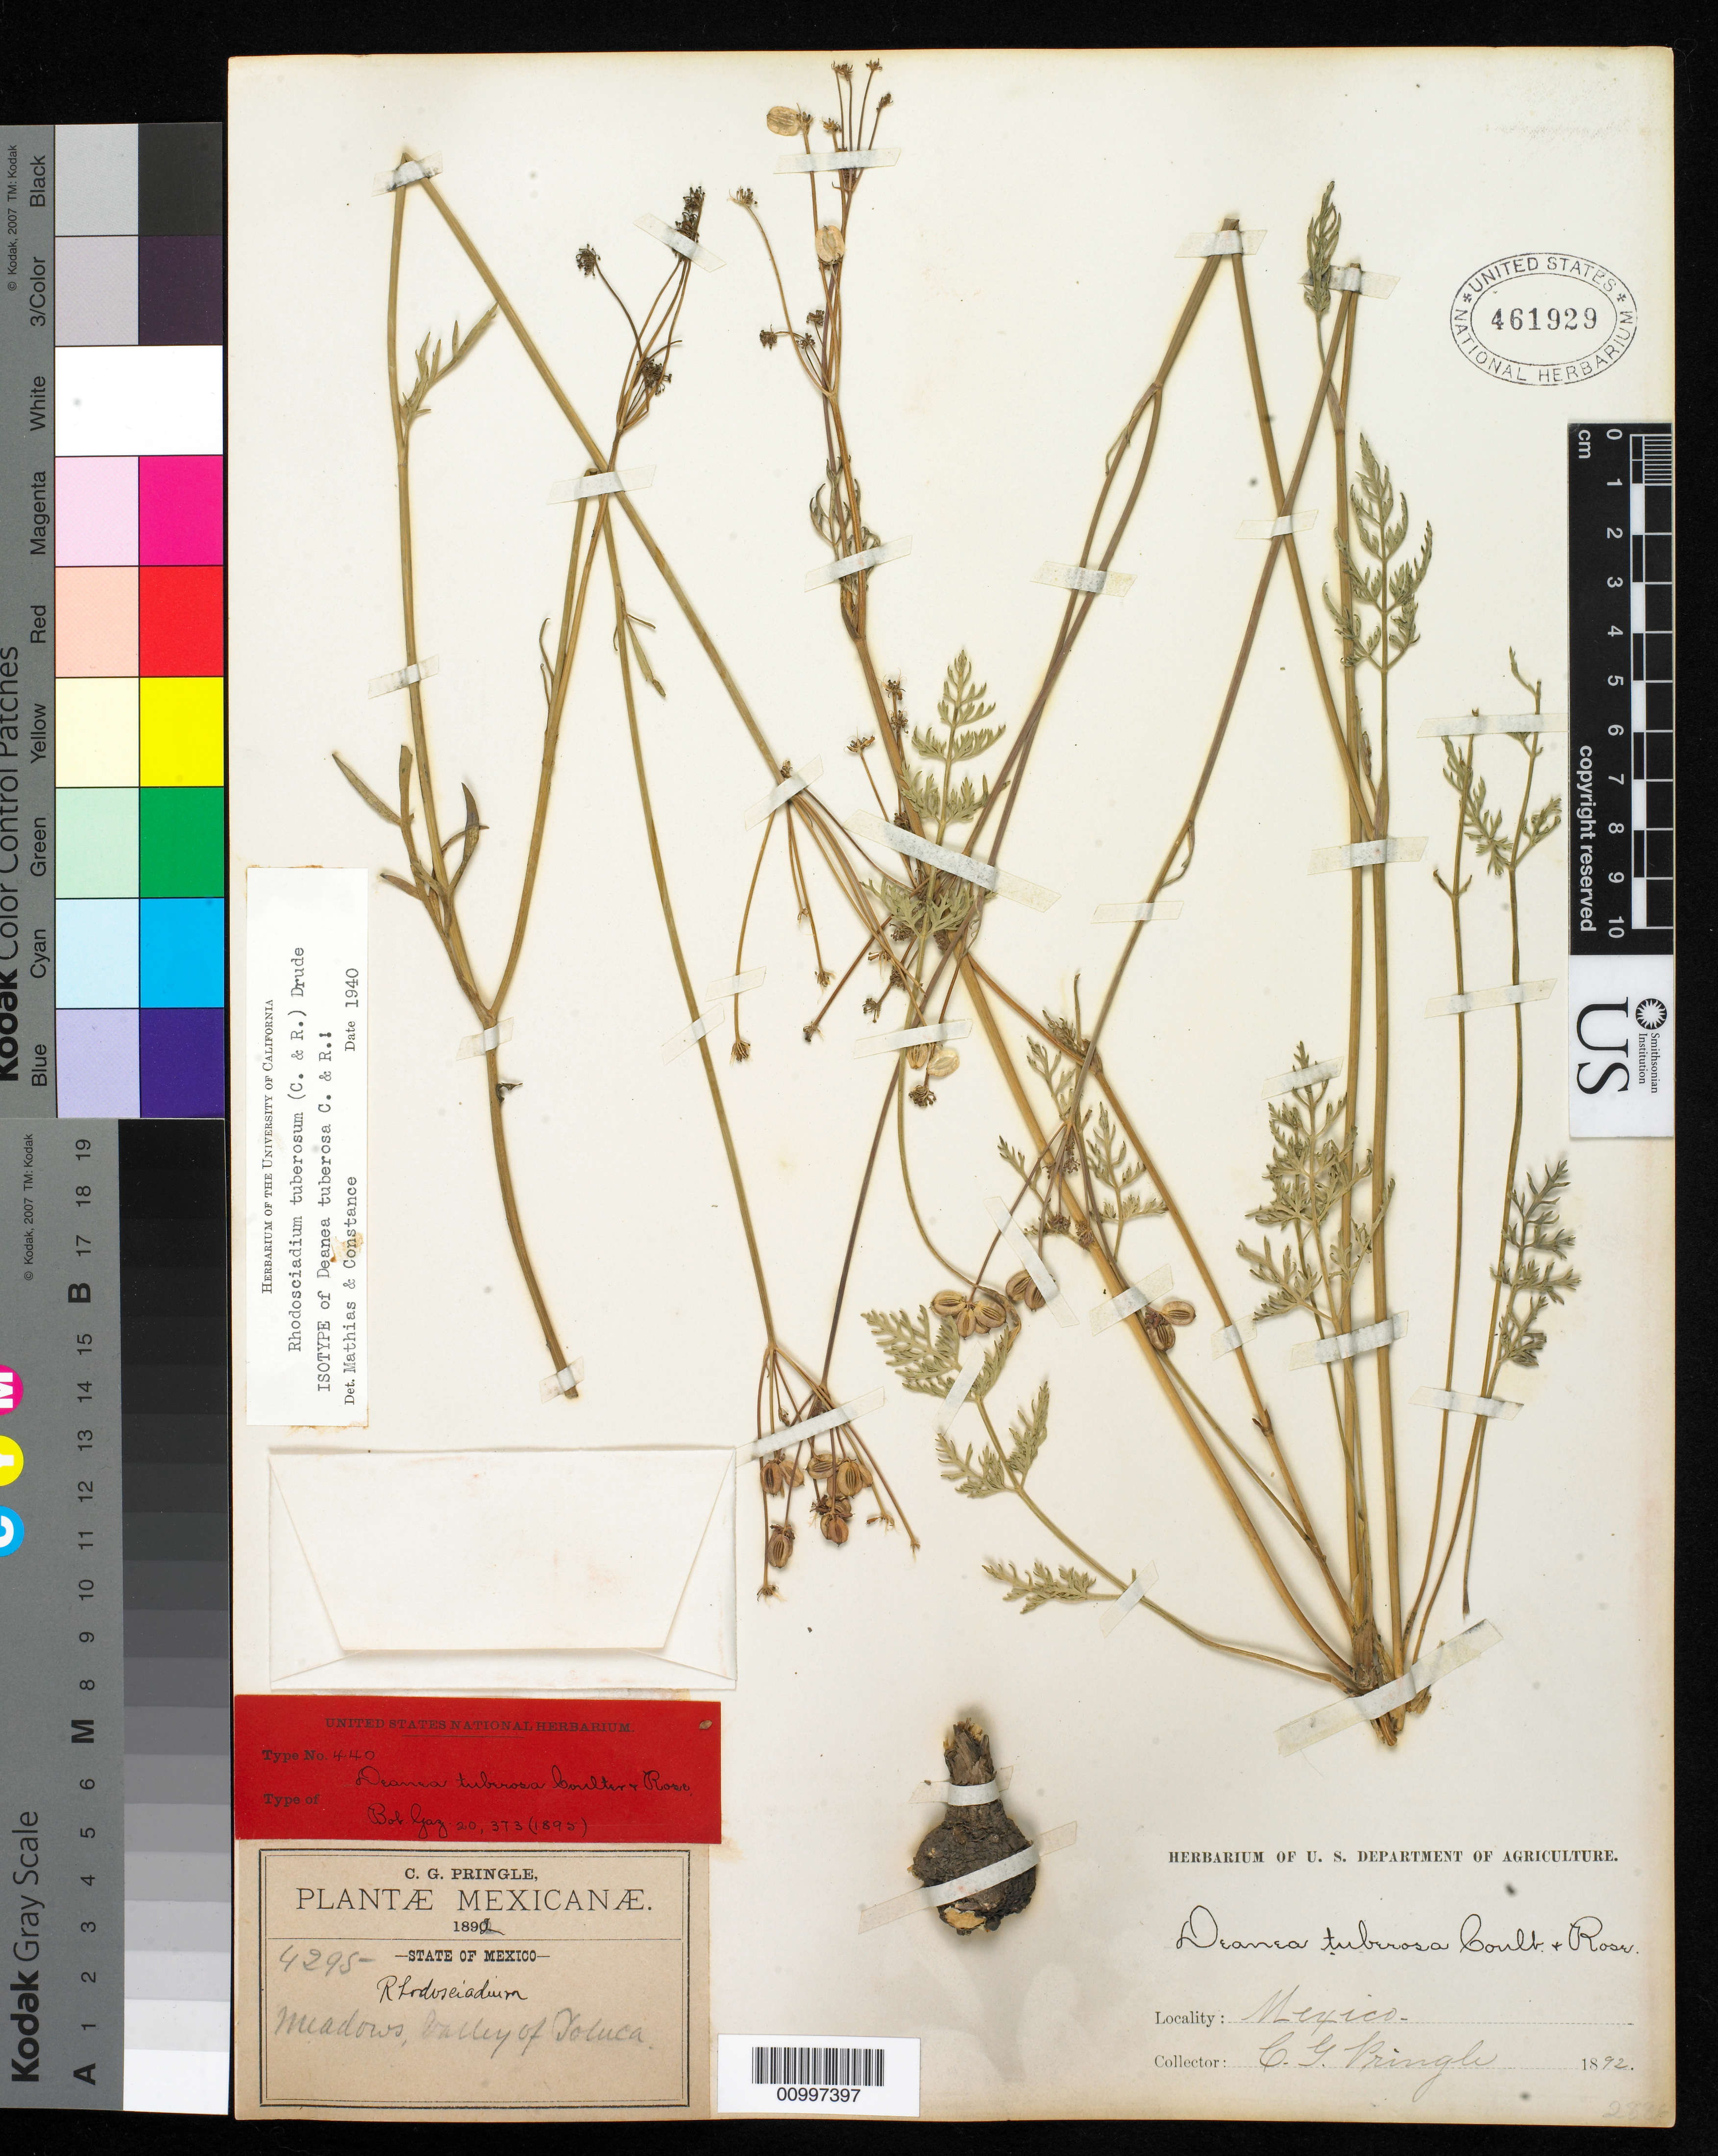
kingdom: Plantae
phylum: Tracheophyta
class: Magnoliopsida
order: Apiales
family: Apiaceae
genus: Deanea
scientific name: Deanea tuberosa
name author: J.M. Coult. & Rose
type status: Type Collection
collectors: C. G. Pringle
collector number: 4295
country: Mexico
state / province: México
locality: Valley of Toluca.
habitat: Meadows.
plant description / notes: One of three sheets (syntypes?) from original USDA herbarium.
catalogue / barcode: US 461929